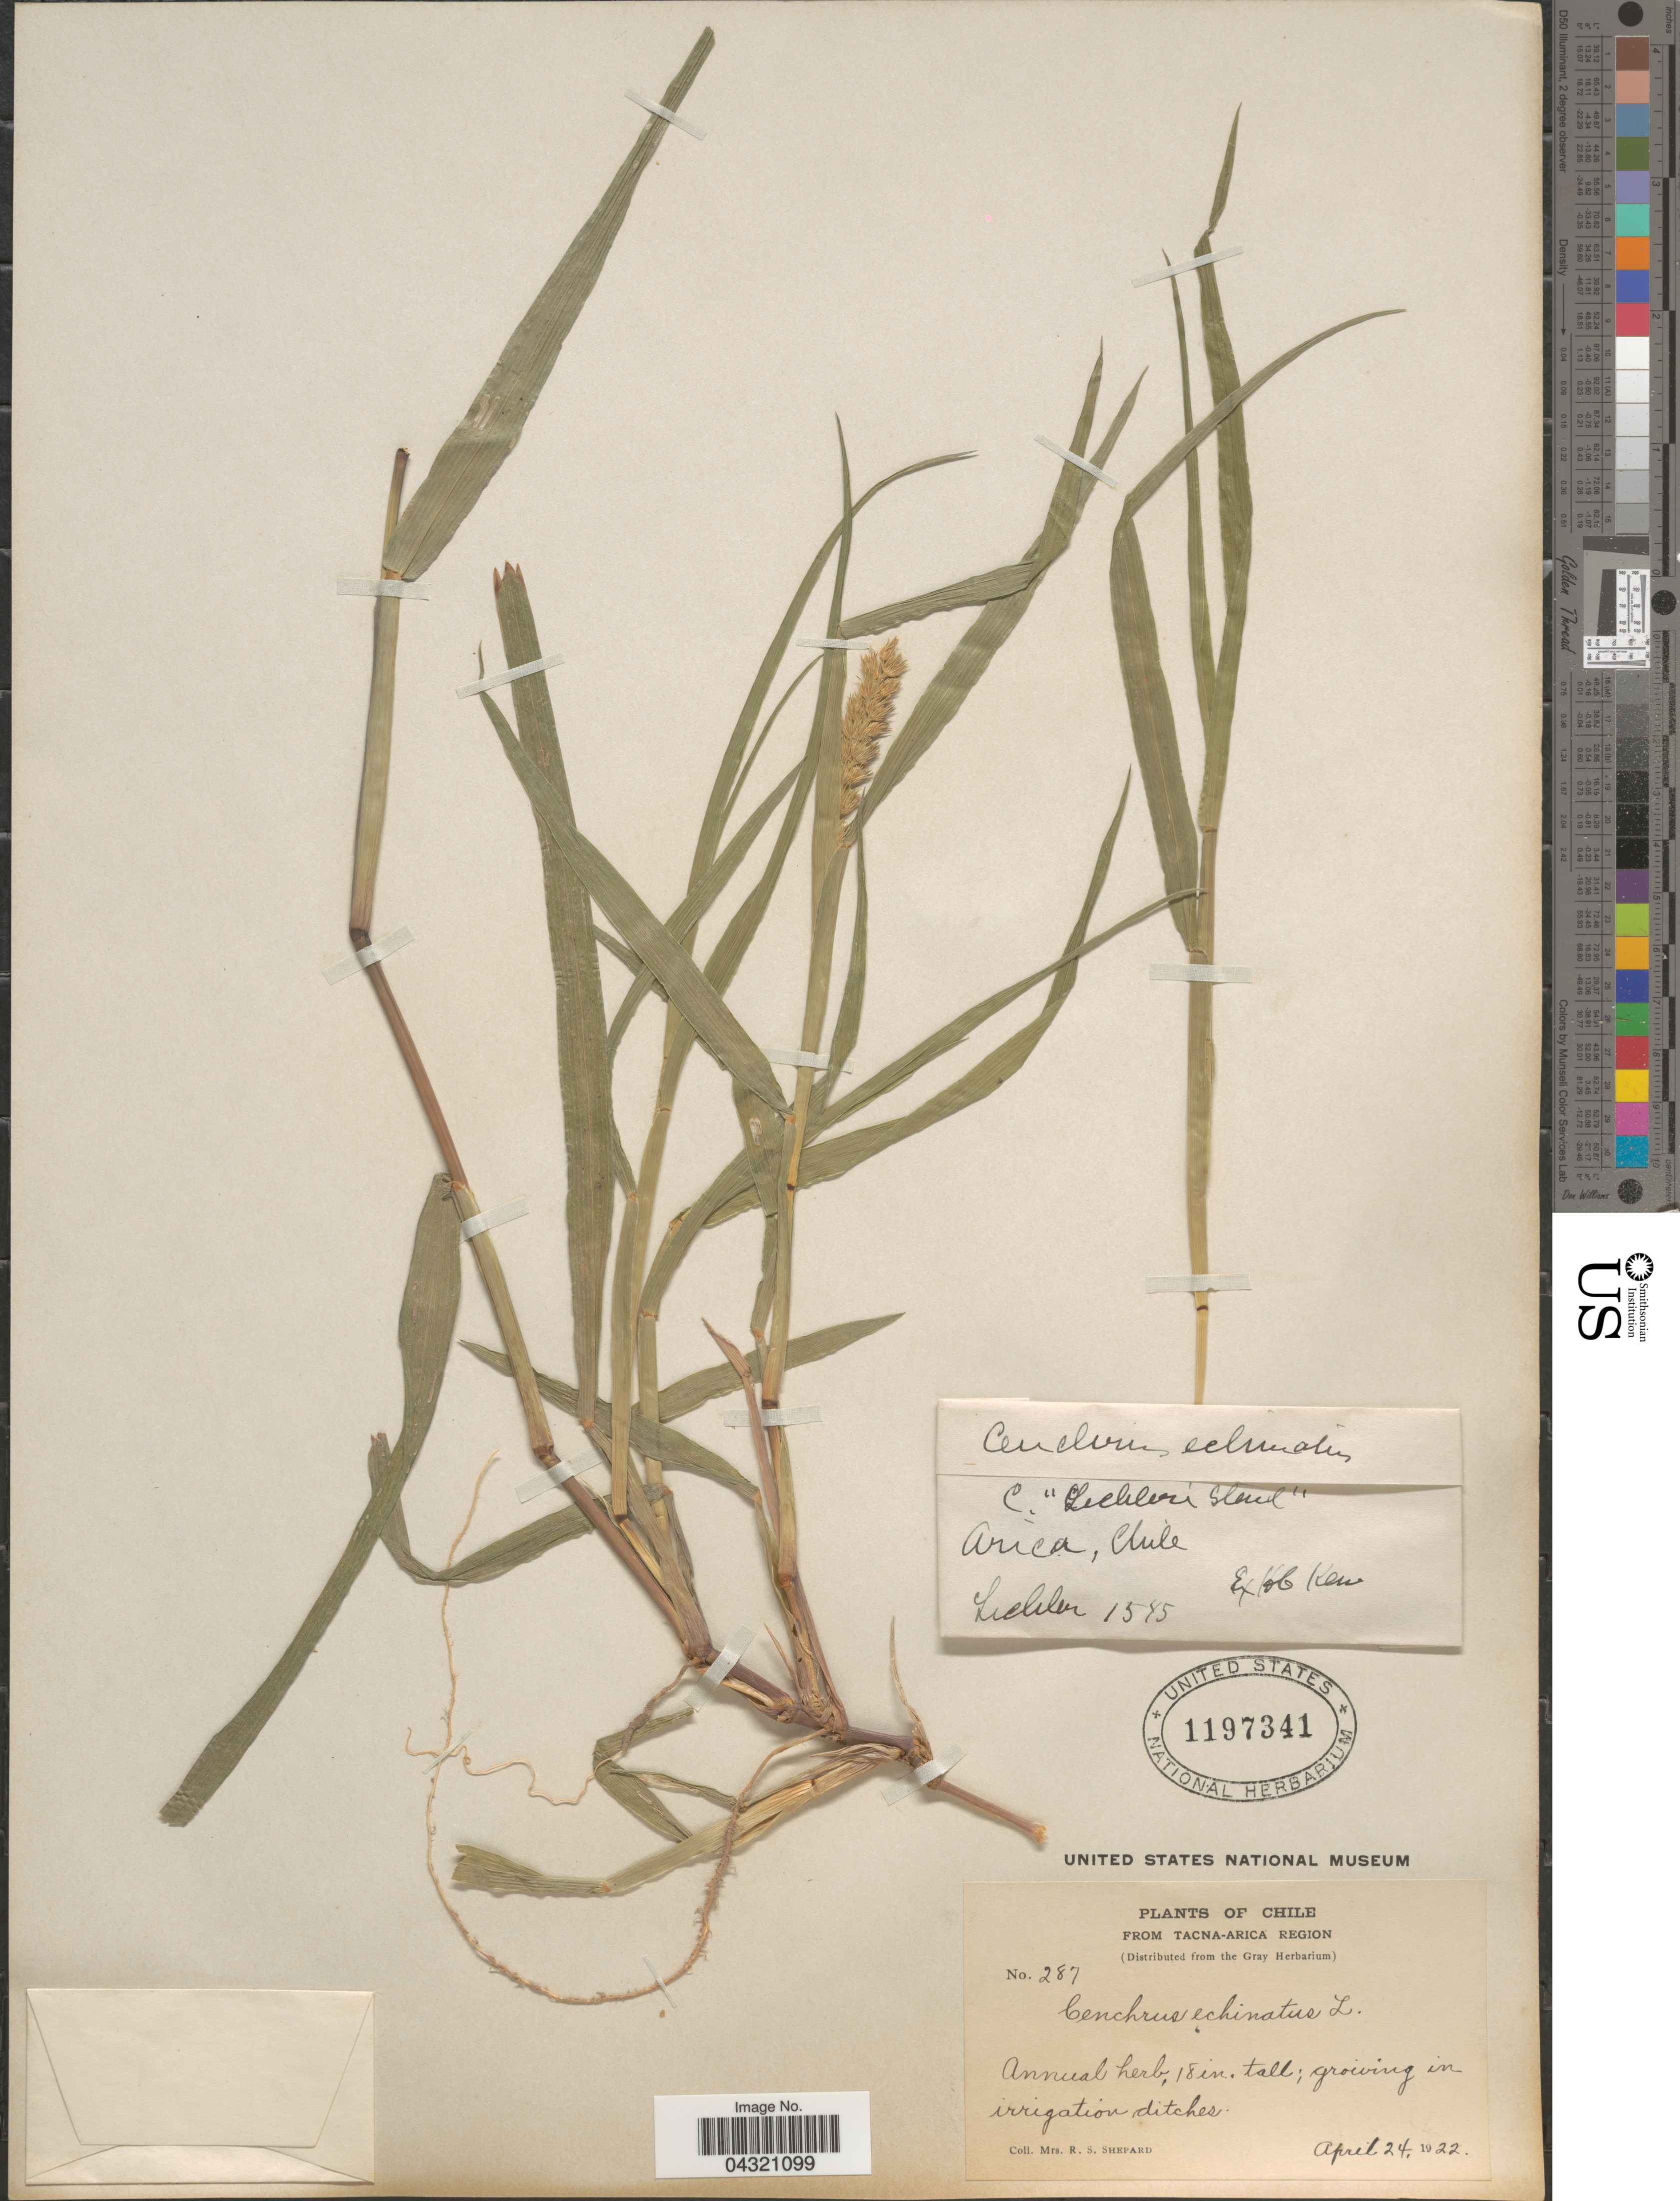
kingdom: Plantae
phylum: Tracheophyta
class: Liliopsida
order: Poales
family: Poaceae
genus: Cenchrus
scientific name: Cenchrus echinatus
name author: L.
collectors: Lichler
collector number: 1545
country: Chile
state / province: Arica y Parinacota (XV)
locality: Arica.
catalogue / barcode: US 1197341-2